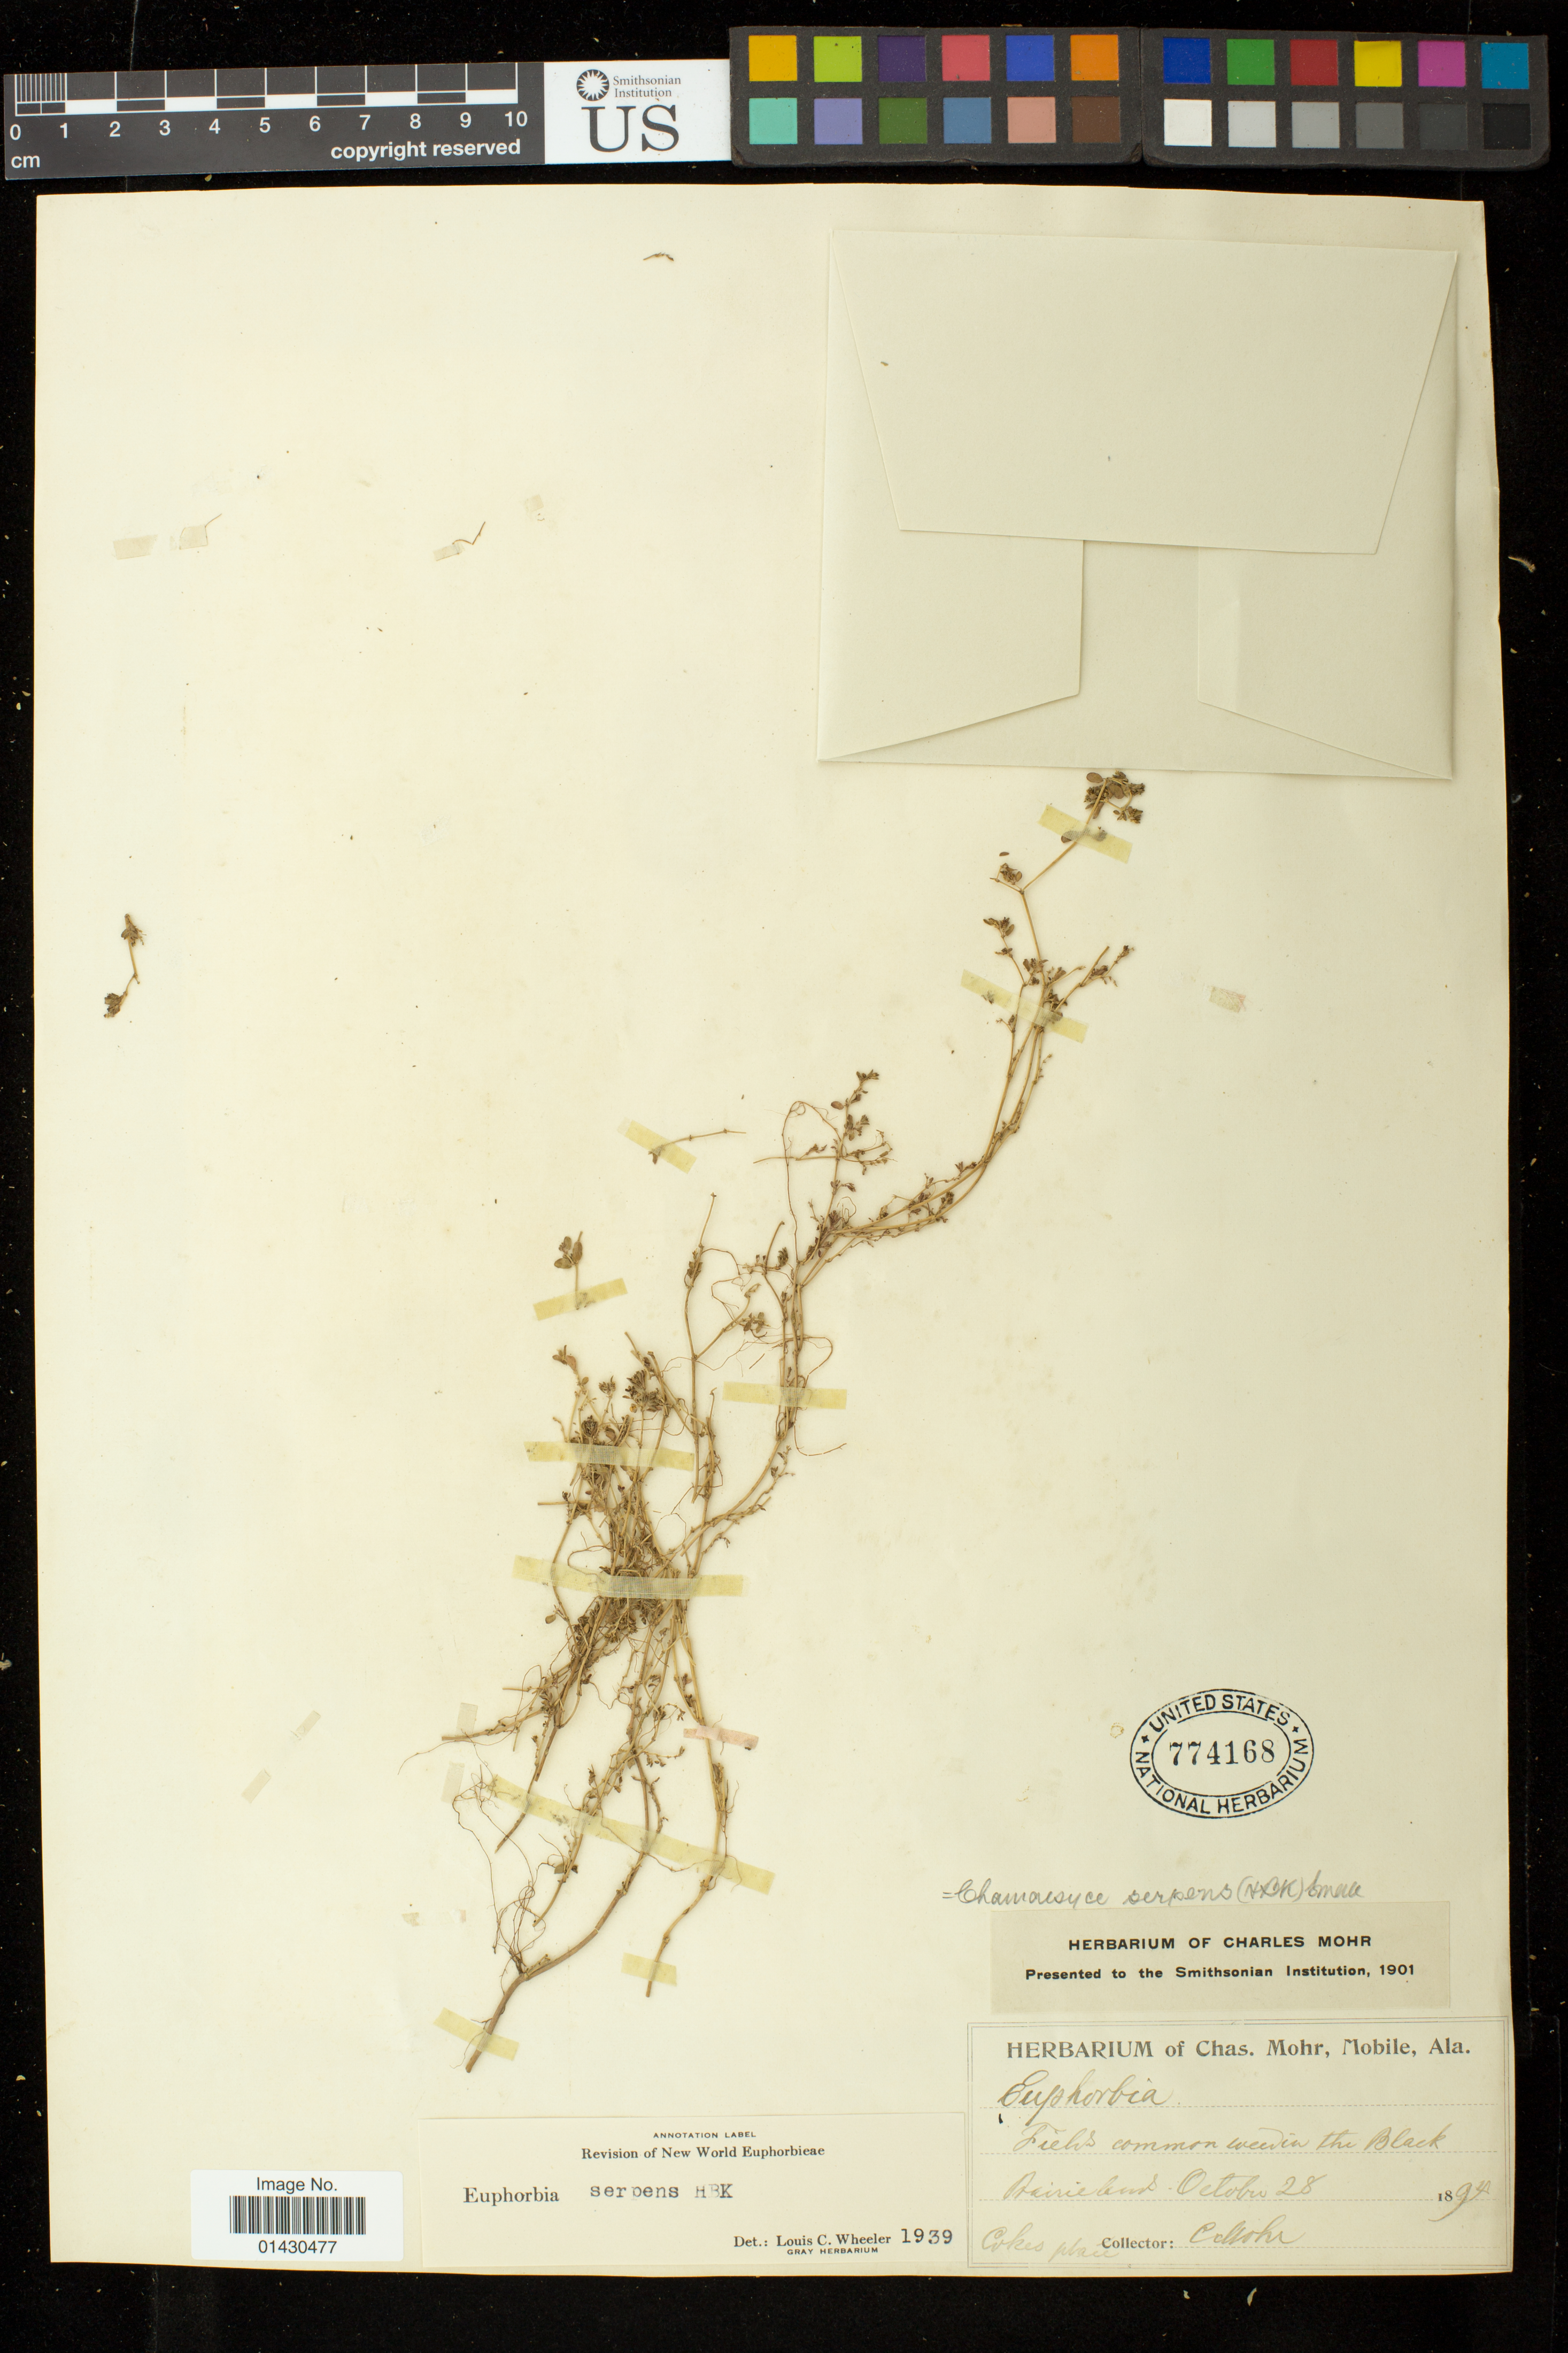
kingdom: Plantae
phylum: Tracheophyta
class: Magnoliopsida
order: Malpighiales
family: Euphorbiaceae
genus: Euphorbia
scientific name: Euphorbia serpens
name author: Kunth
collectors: C. T. Mohr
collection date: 1894-10-28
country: United States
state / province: Alabama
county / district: Sumter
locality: Black Prairieland; Cokes place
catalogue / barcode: US 774168